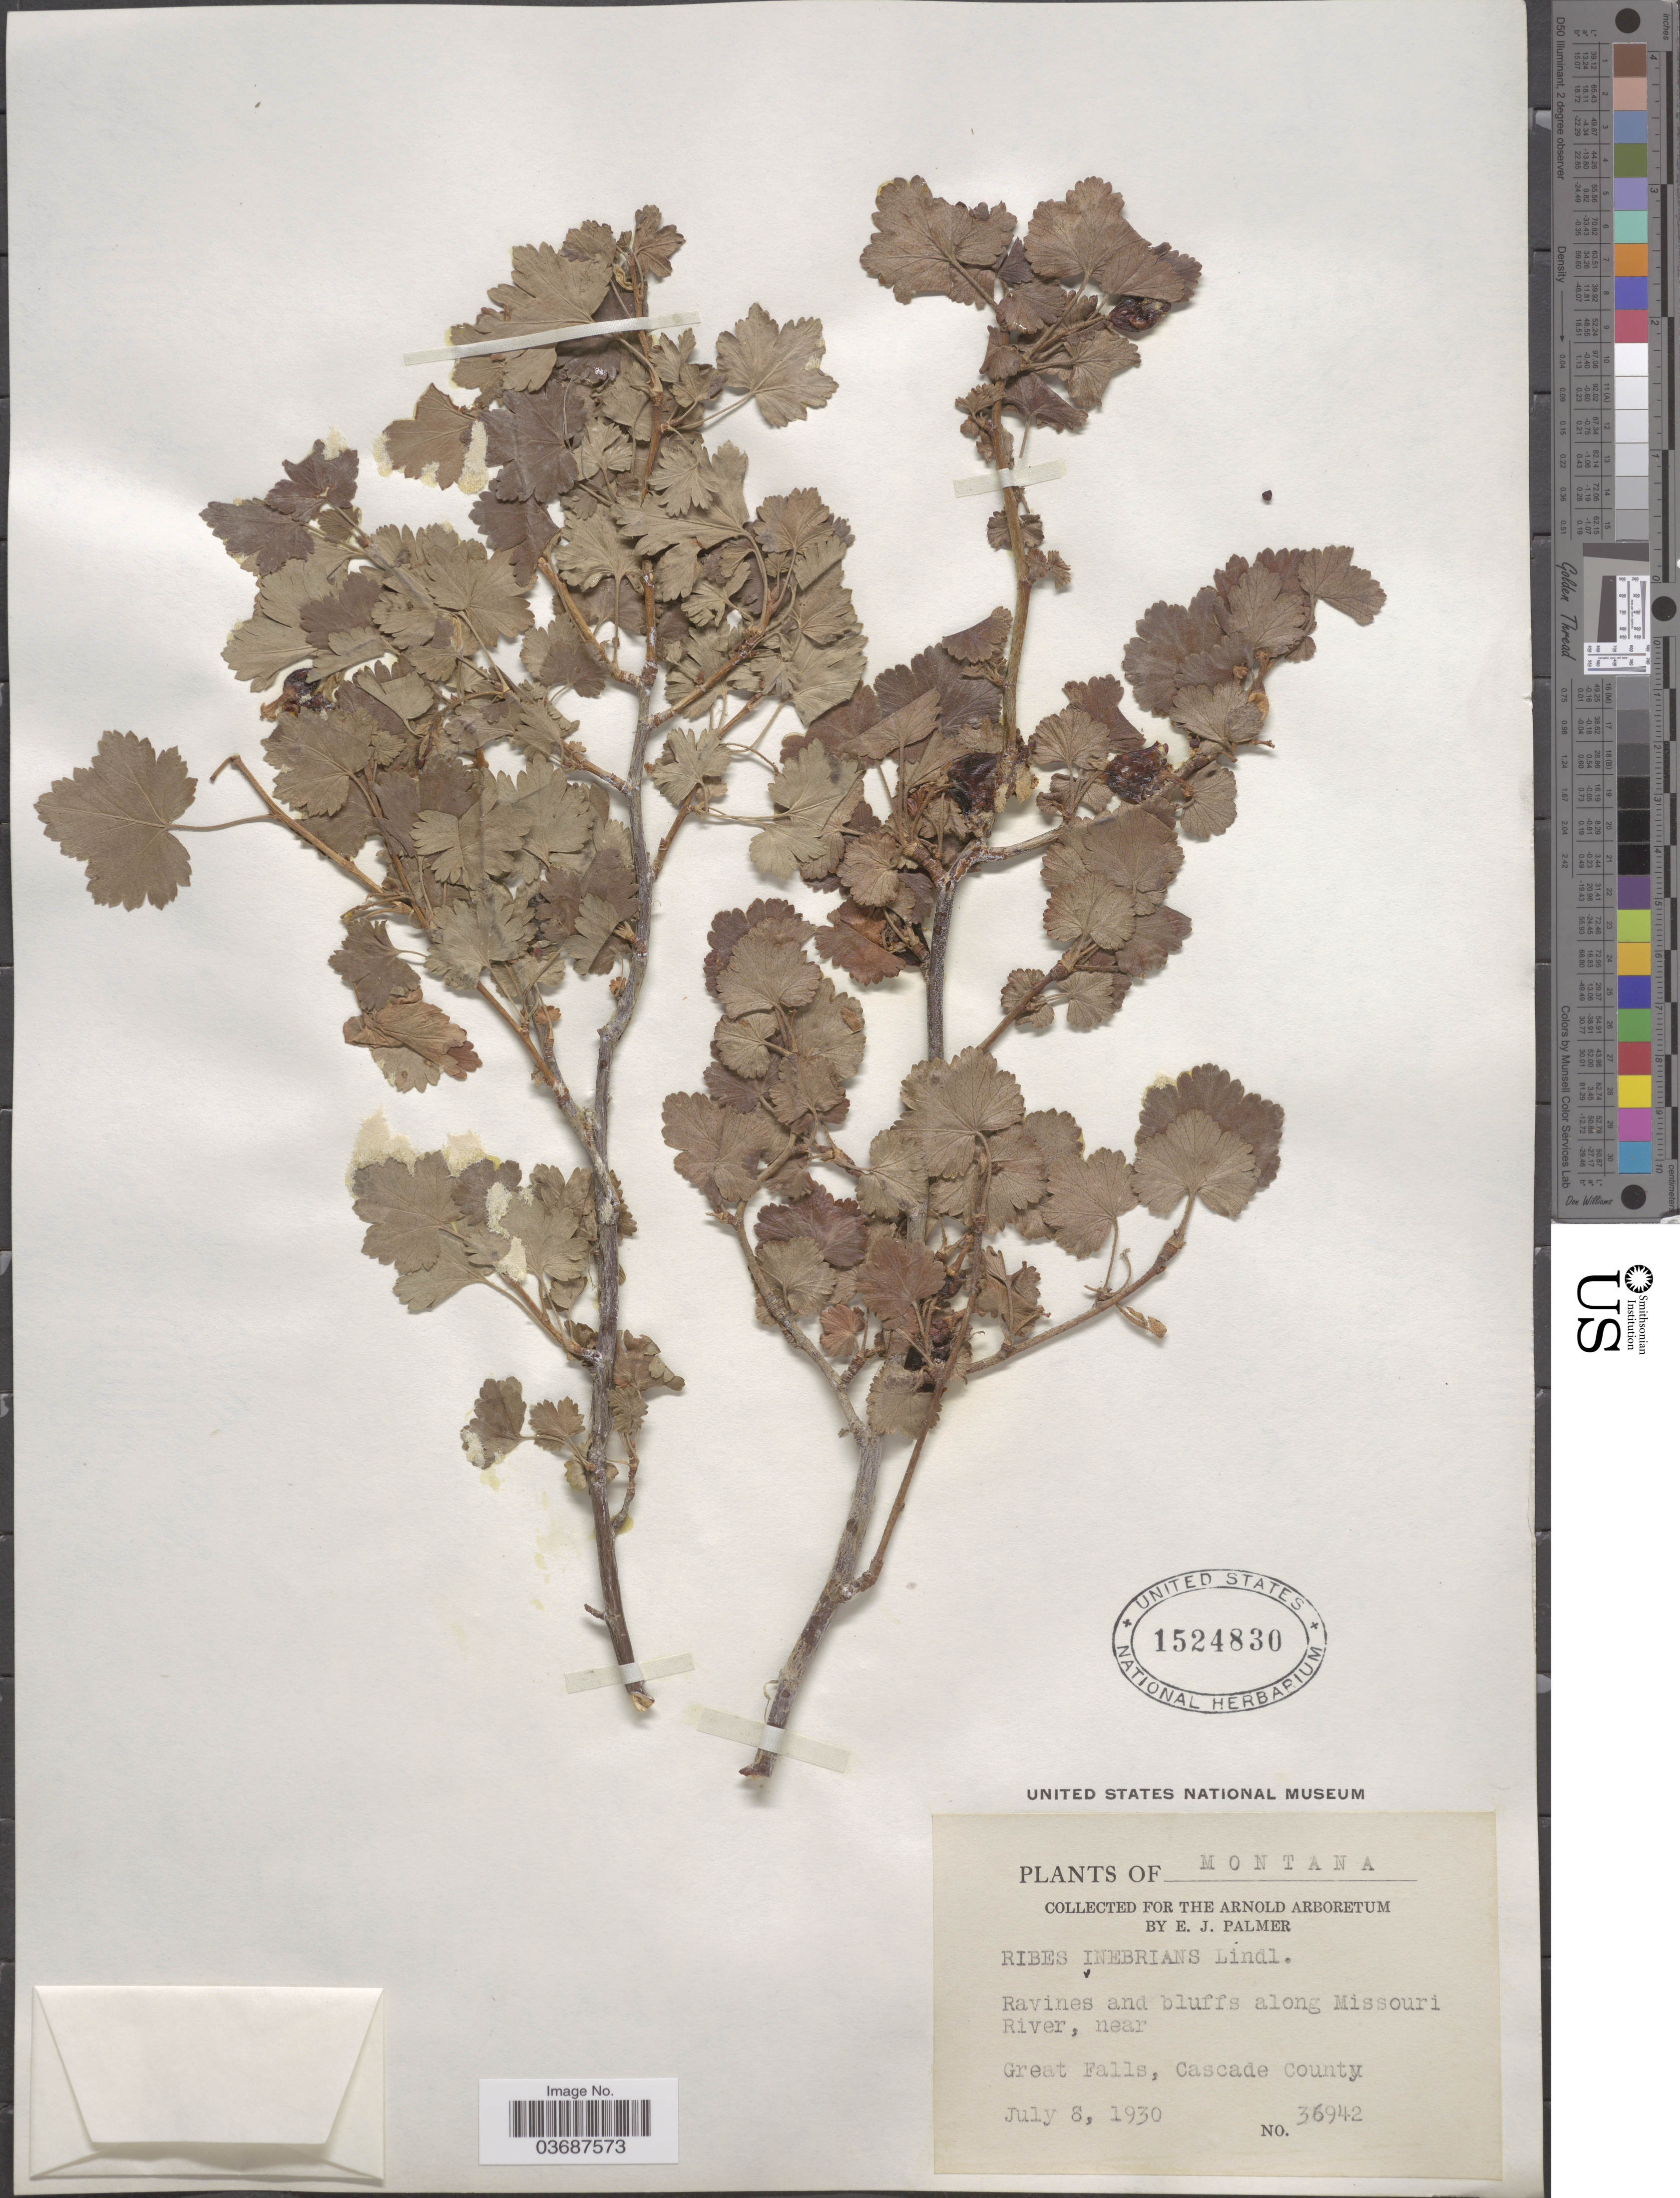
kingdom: Plantae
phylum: Tracheophyta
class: Magnoliopsida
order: Saxifragales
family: Grossulariaceae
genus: Ribes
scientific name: Ribes inebrians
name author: Lindl.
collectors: E. J. Palmer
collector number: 36942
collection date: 1930-07-08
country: United States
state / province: Montana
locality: Ravines and bluffs along Missouri River, near Great Falls, Cascade County.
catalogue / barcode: US 1524830